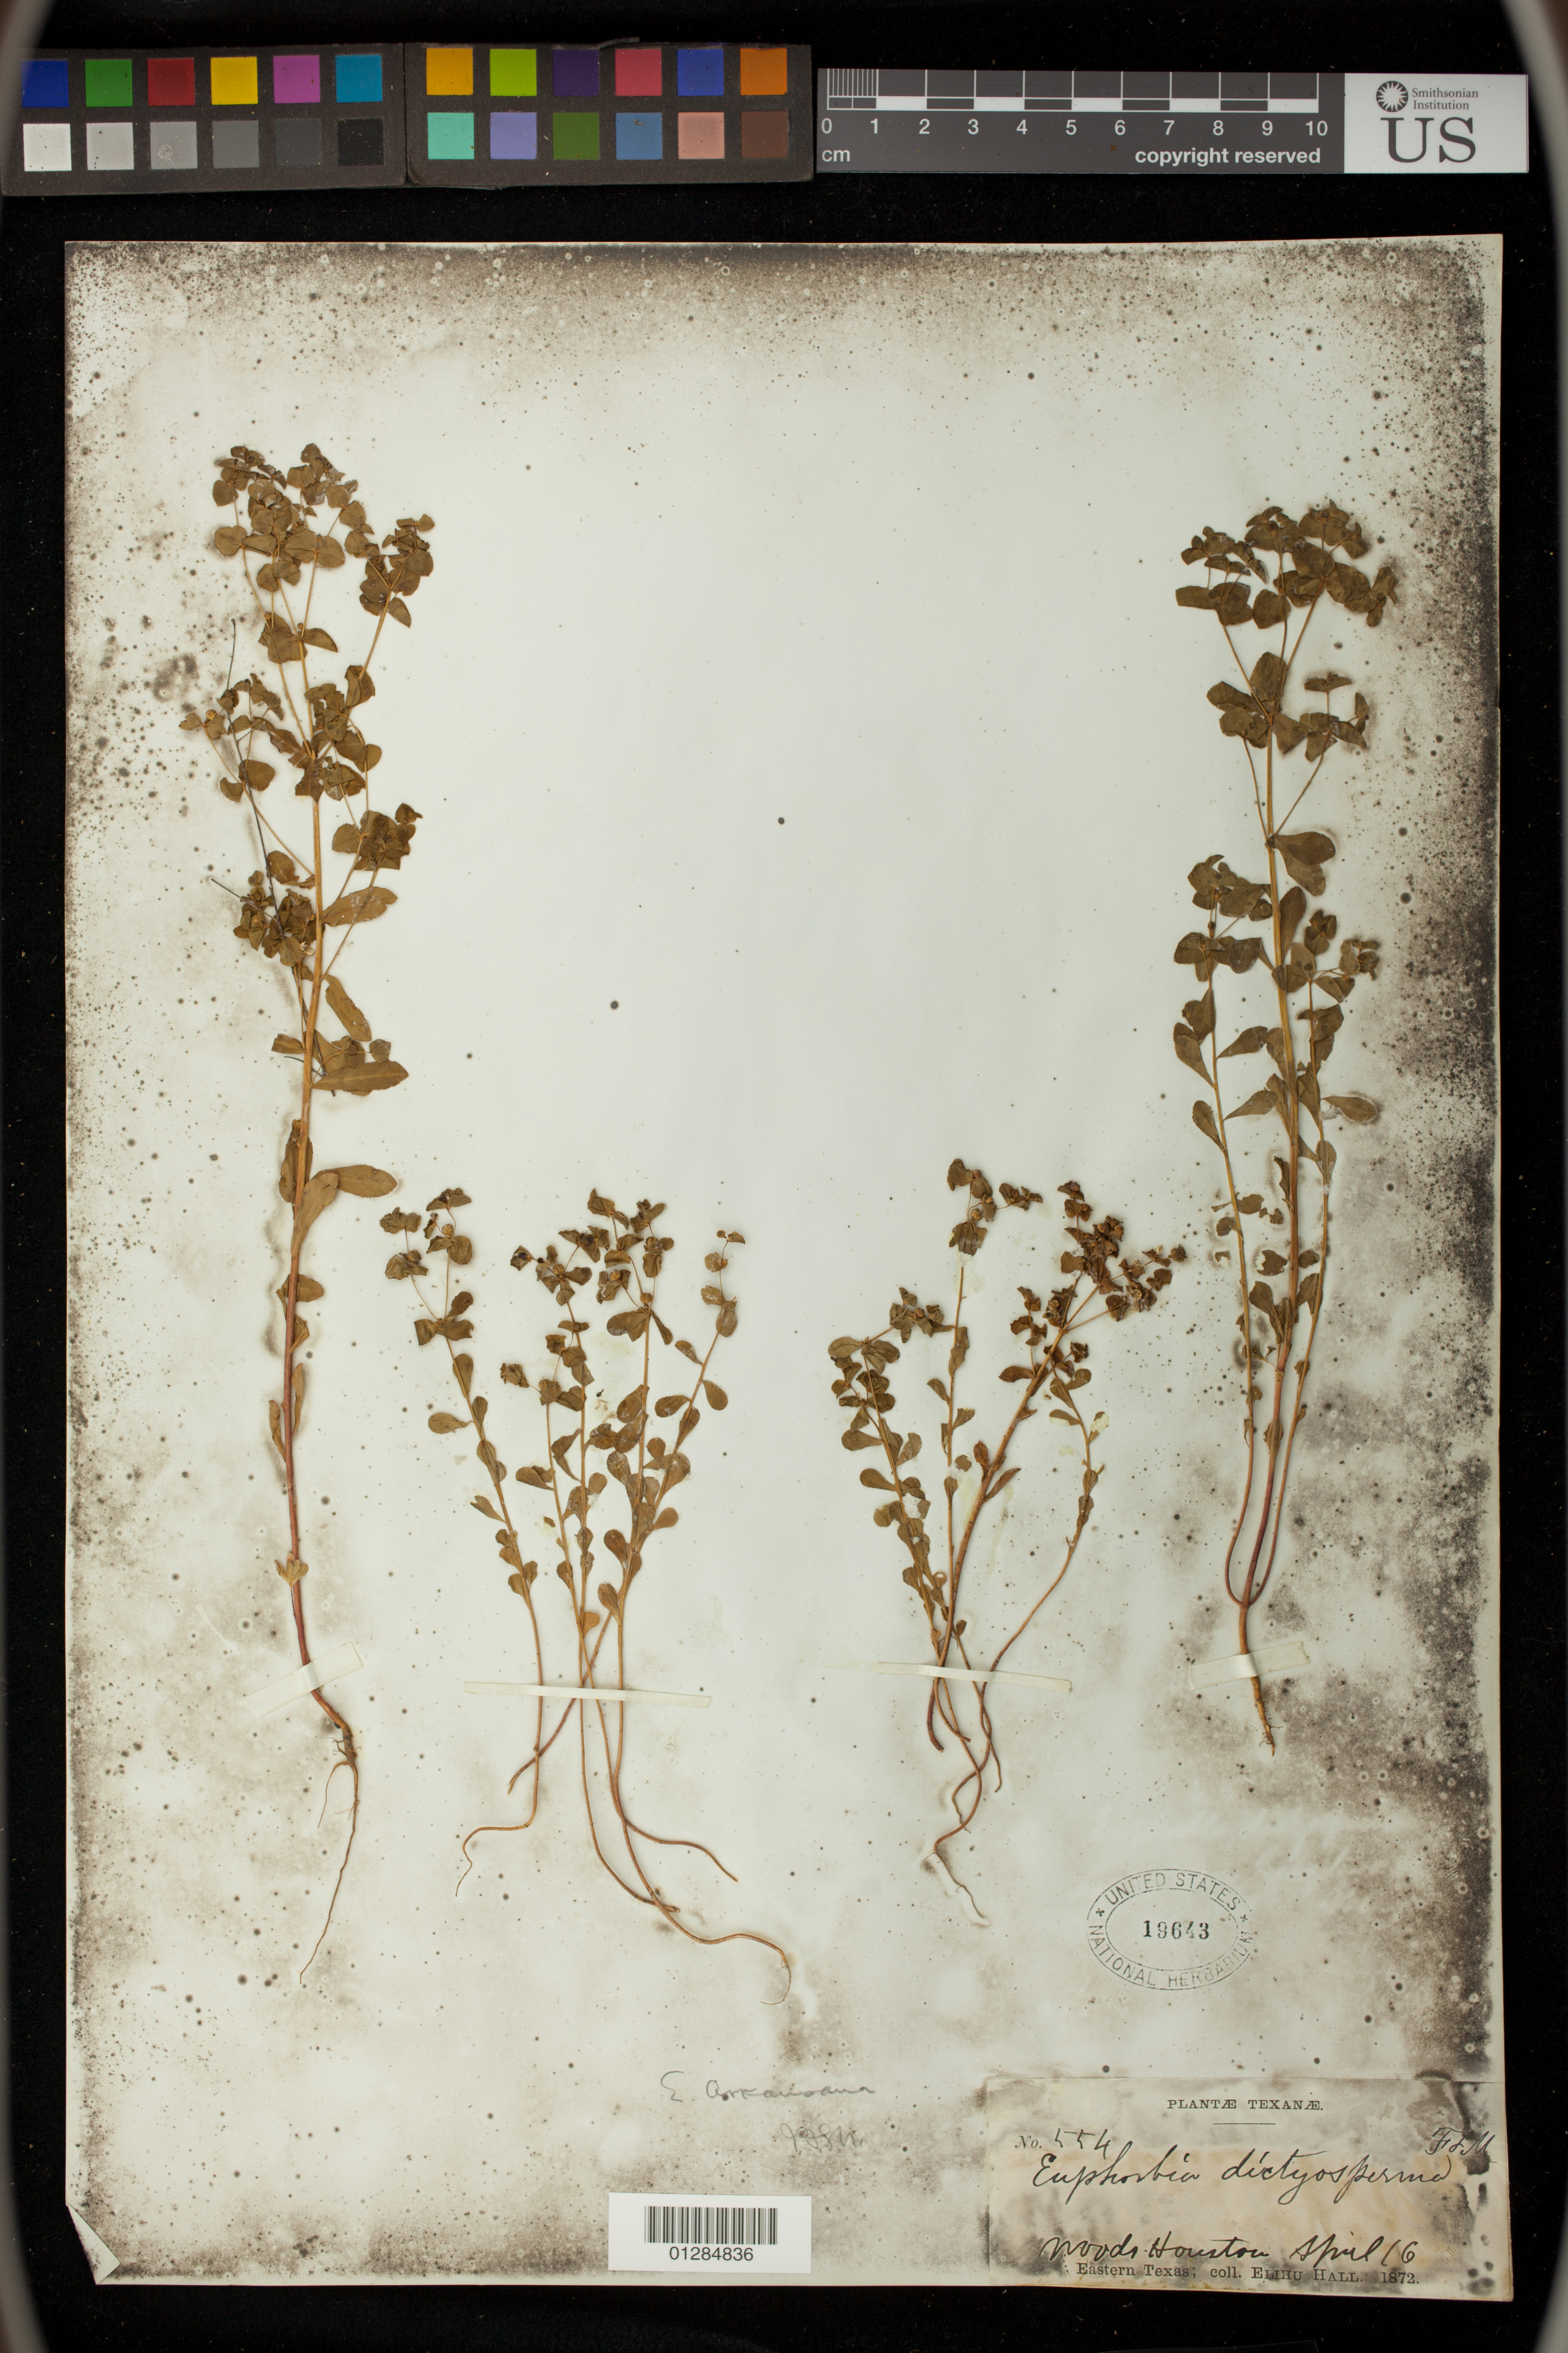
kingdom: Plantae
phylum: Tracheophyta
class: Magnoliopsida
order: Malpighiales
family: Euphorbiaceae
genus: Euphorbia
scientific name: Euphorbia spathulata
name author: Lam.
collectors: E. Hall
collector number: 554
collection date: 1872-04-16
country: United States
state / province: Texas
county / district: Harris County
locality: Houston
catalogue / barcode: US 19643